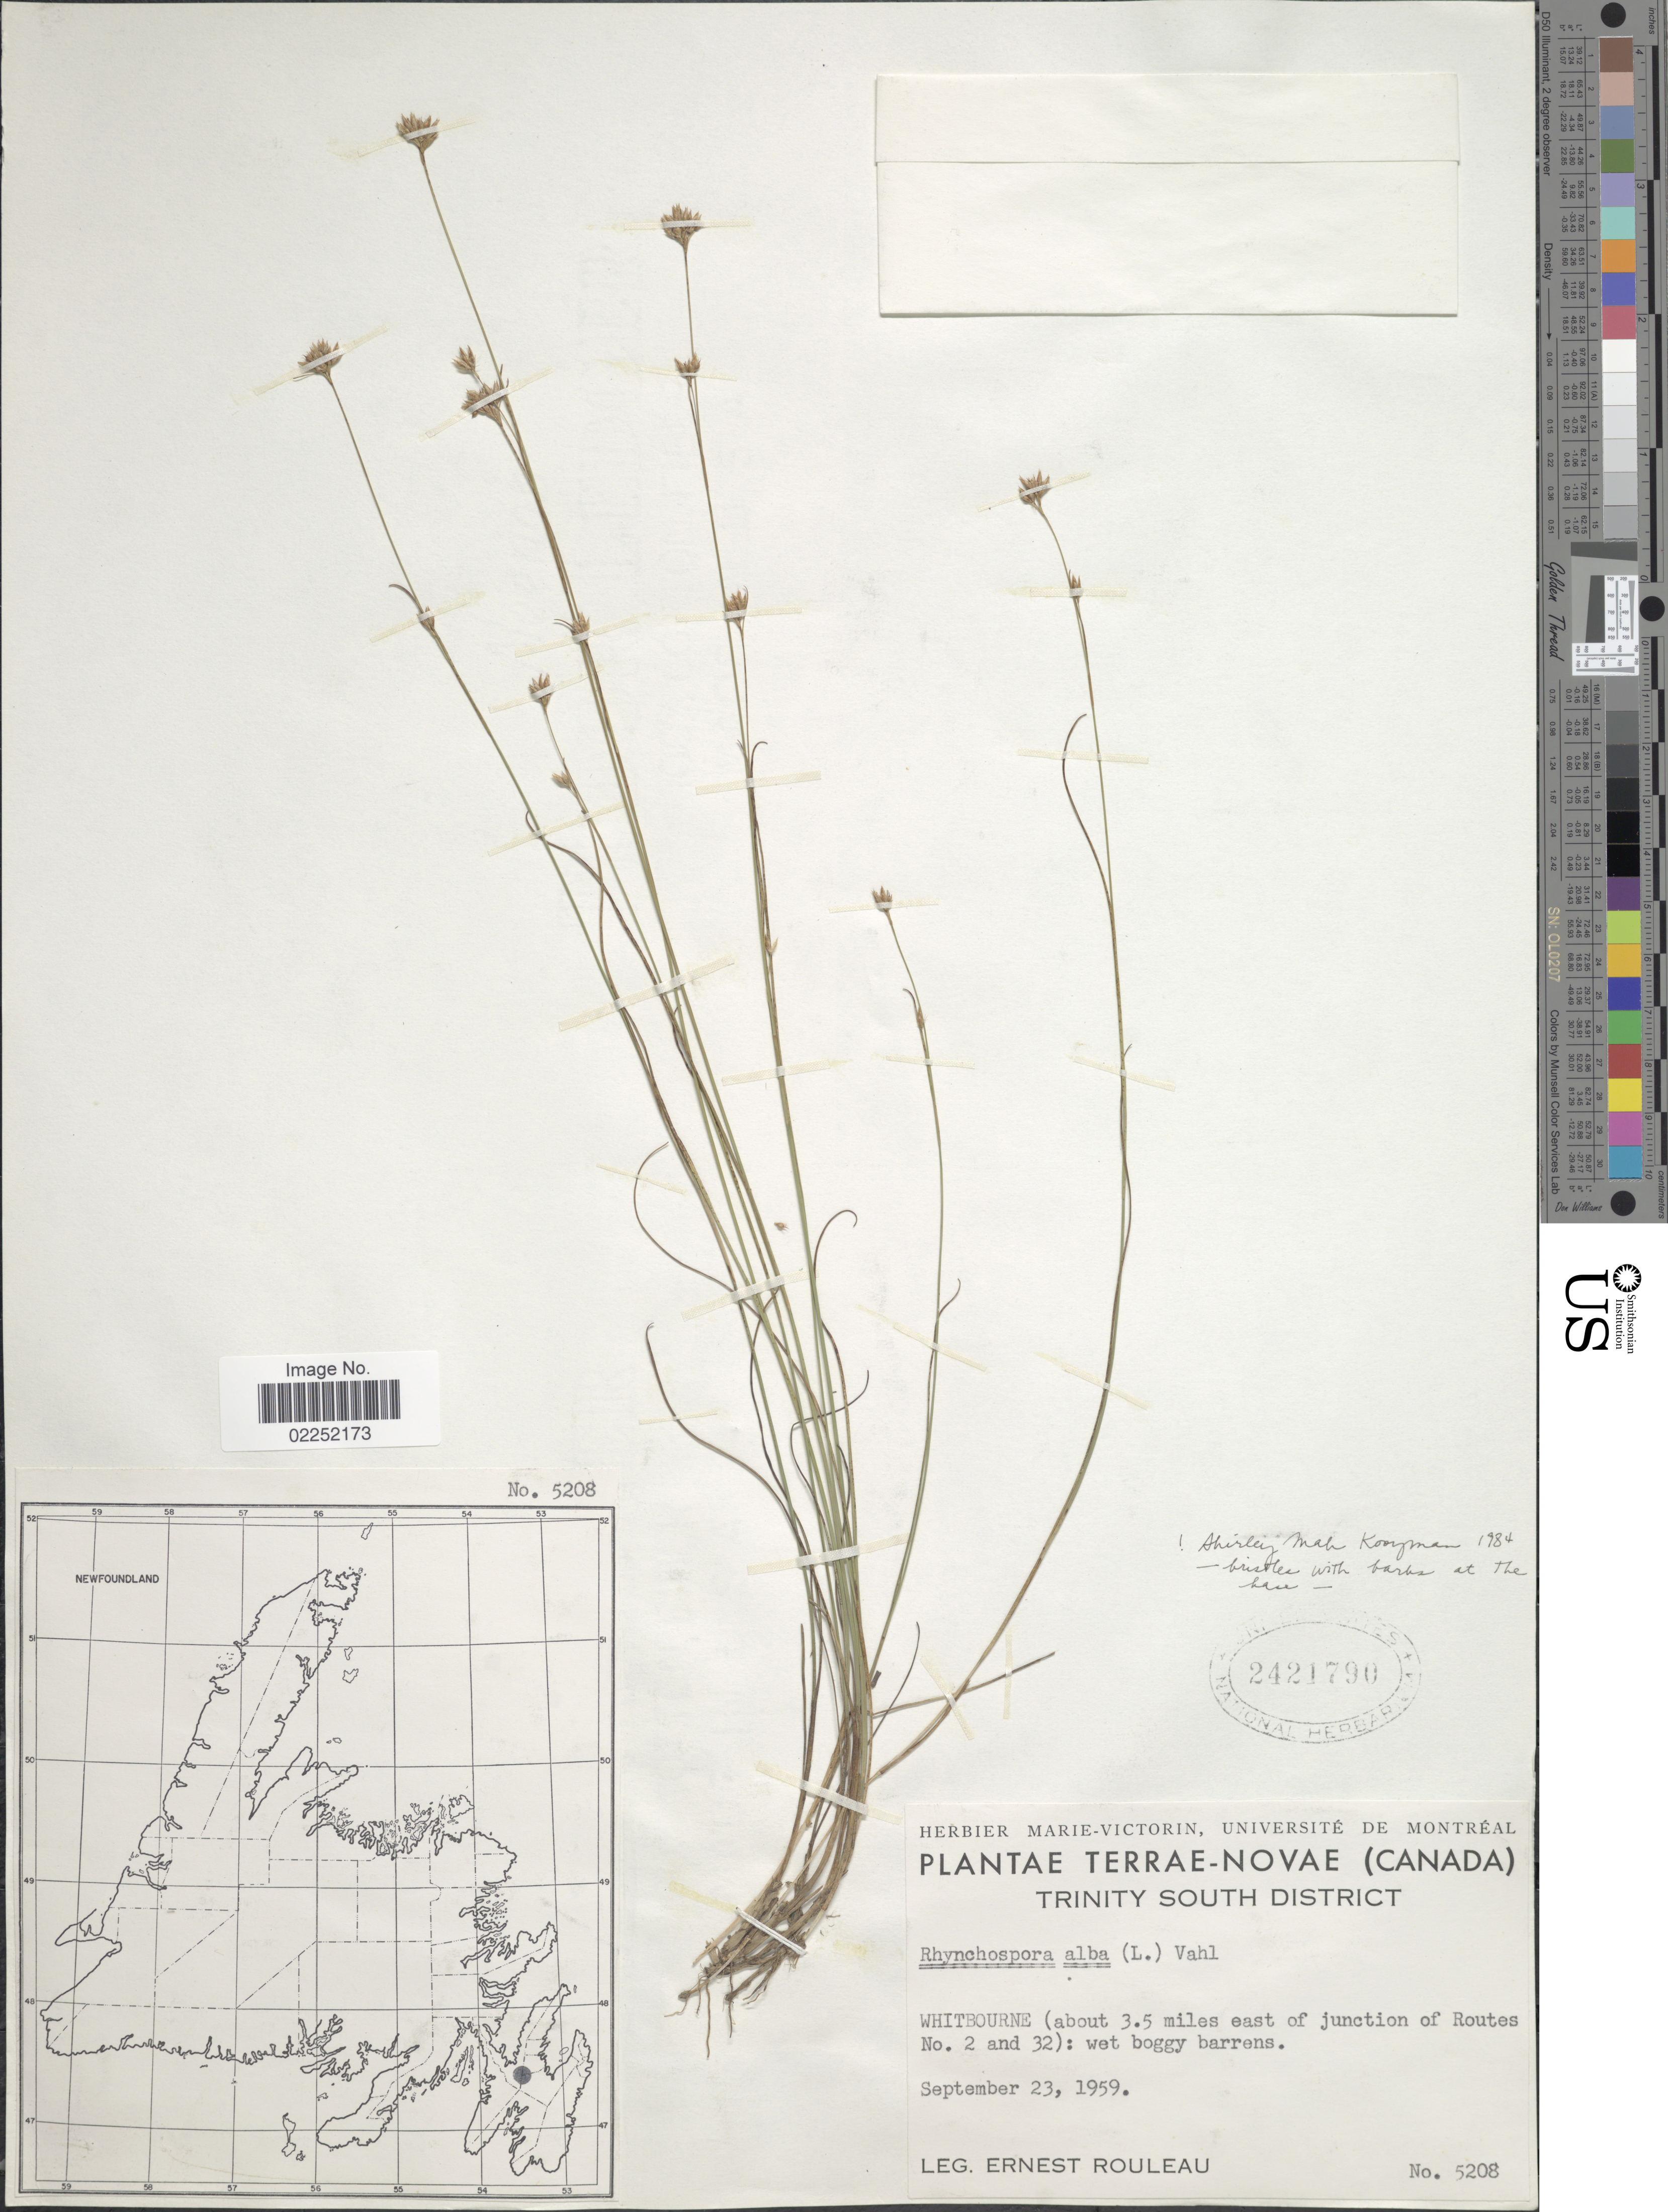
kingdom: Plantae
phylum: Tracheophyta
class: Liliopsida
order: Poales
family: Cyperaceae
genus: Rhynchospora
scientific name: Rhynchospora alba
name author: (L.) Vahl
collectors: E. Rouleau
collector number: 5208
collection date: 1959-09-23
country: Canada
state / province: Newfoundland and Labrador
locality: Terrae-Novae, Trinity South District, Whitbourne (about 3.5 miles east of junction of Routes No. 2 and 32): wet boggy barrens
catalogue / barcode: US 2421790